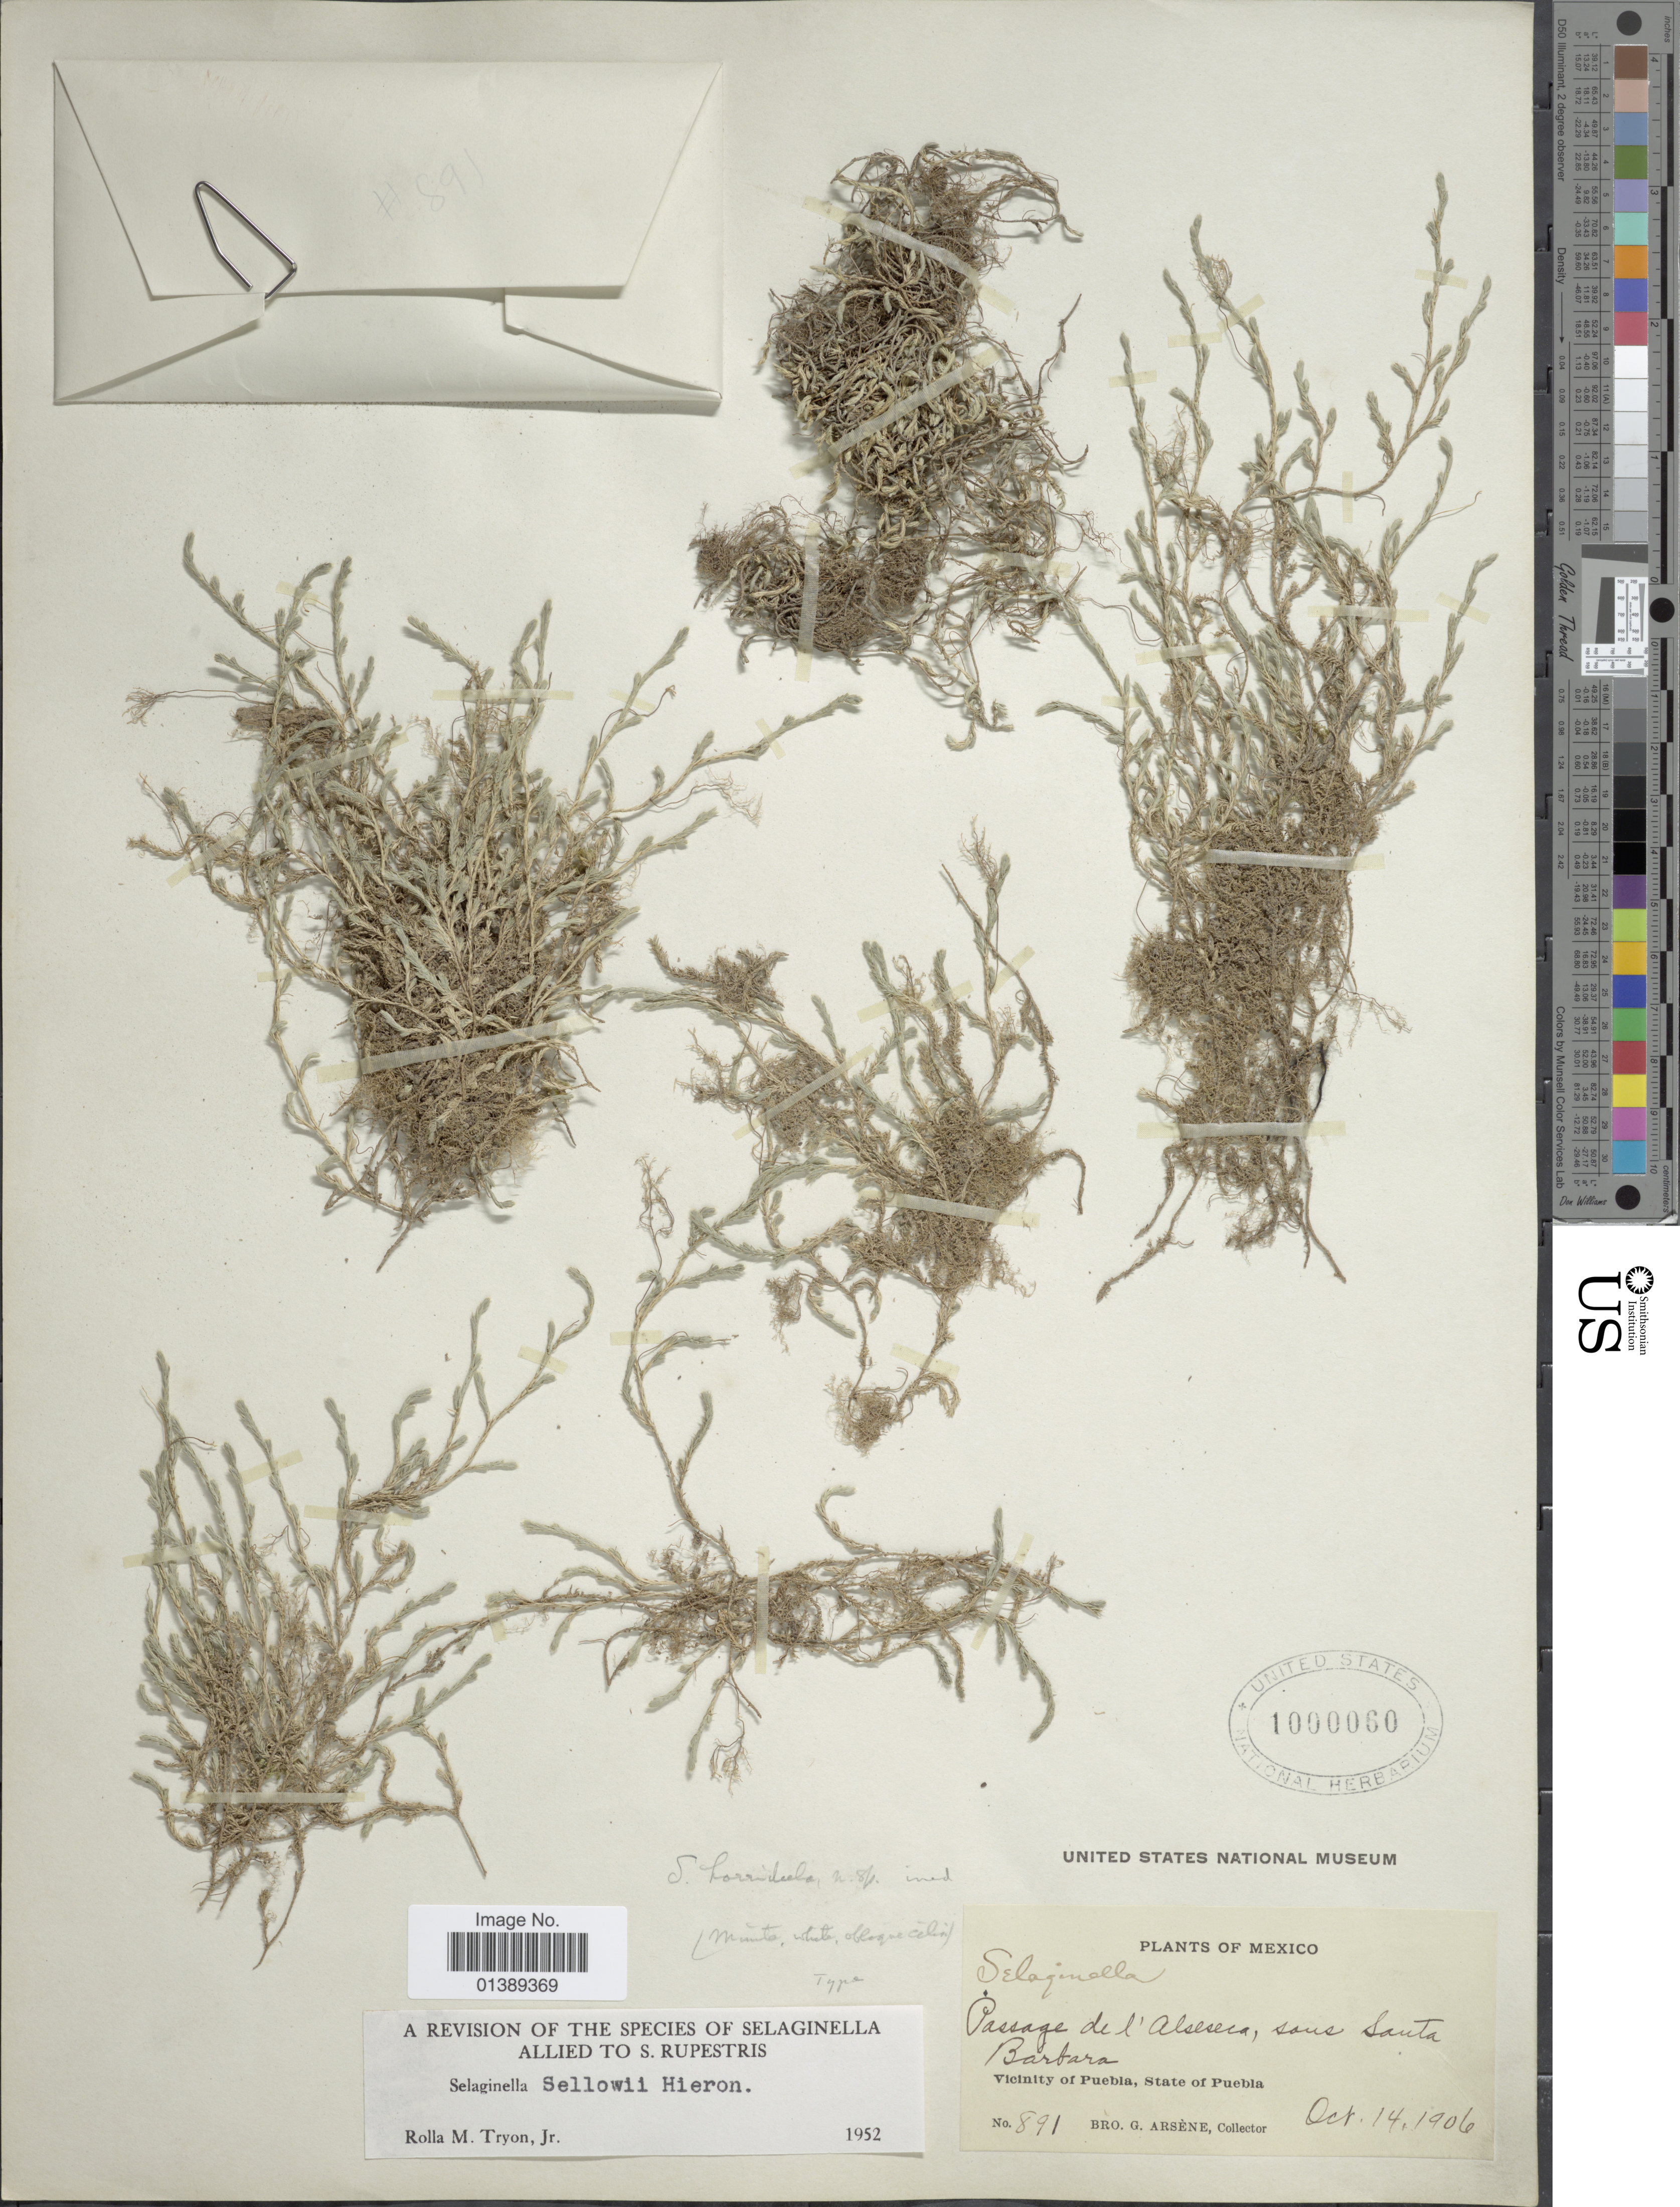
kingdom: Plantae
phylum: Tracheophyta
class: Lycopodiopsida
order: Selaginellales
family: Selaginellaceae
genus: Selaginella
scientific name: Selaginella sellowii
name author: Hieron.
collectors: Bro. G. Arsène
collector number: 891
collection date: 1906-10-14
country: Mexico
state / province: Puebla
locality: Vicinity of Puebla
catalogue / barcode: US 1000060